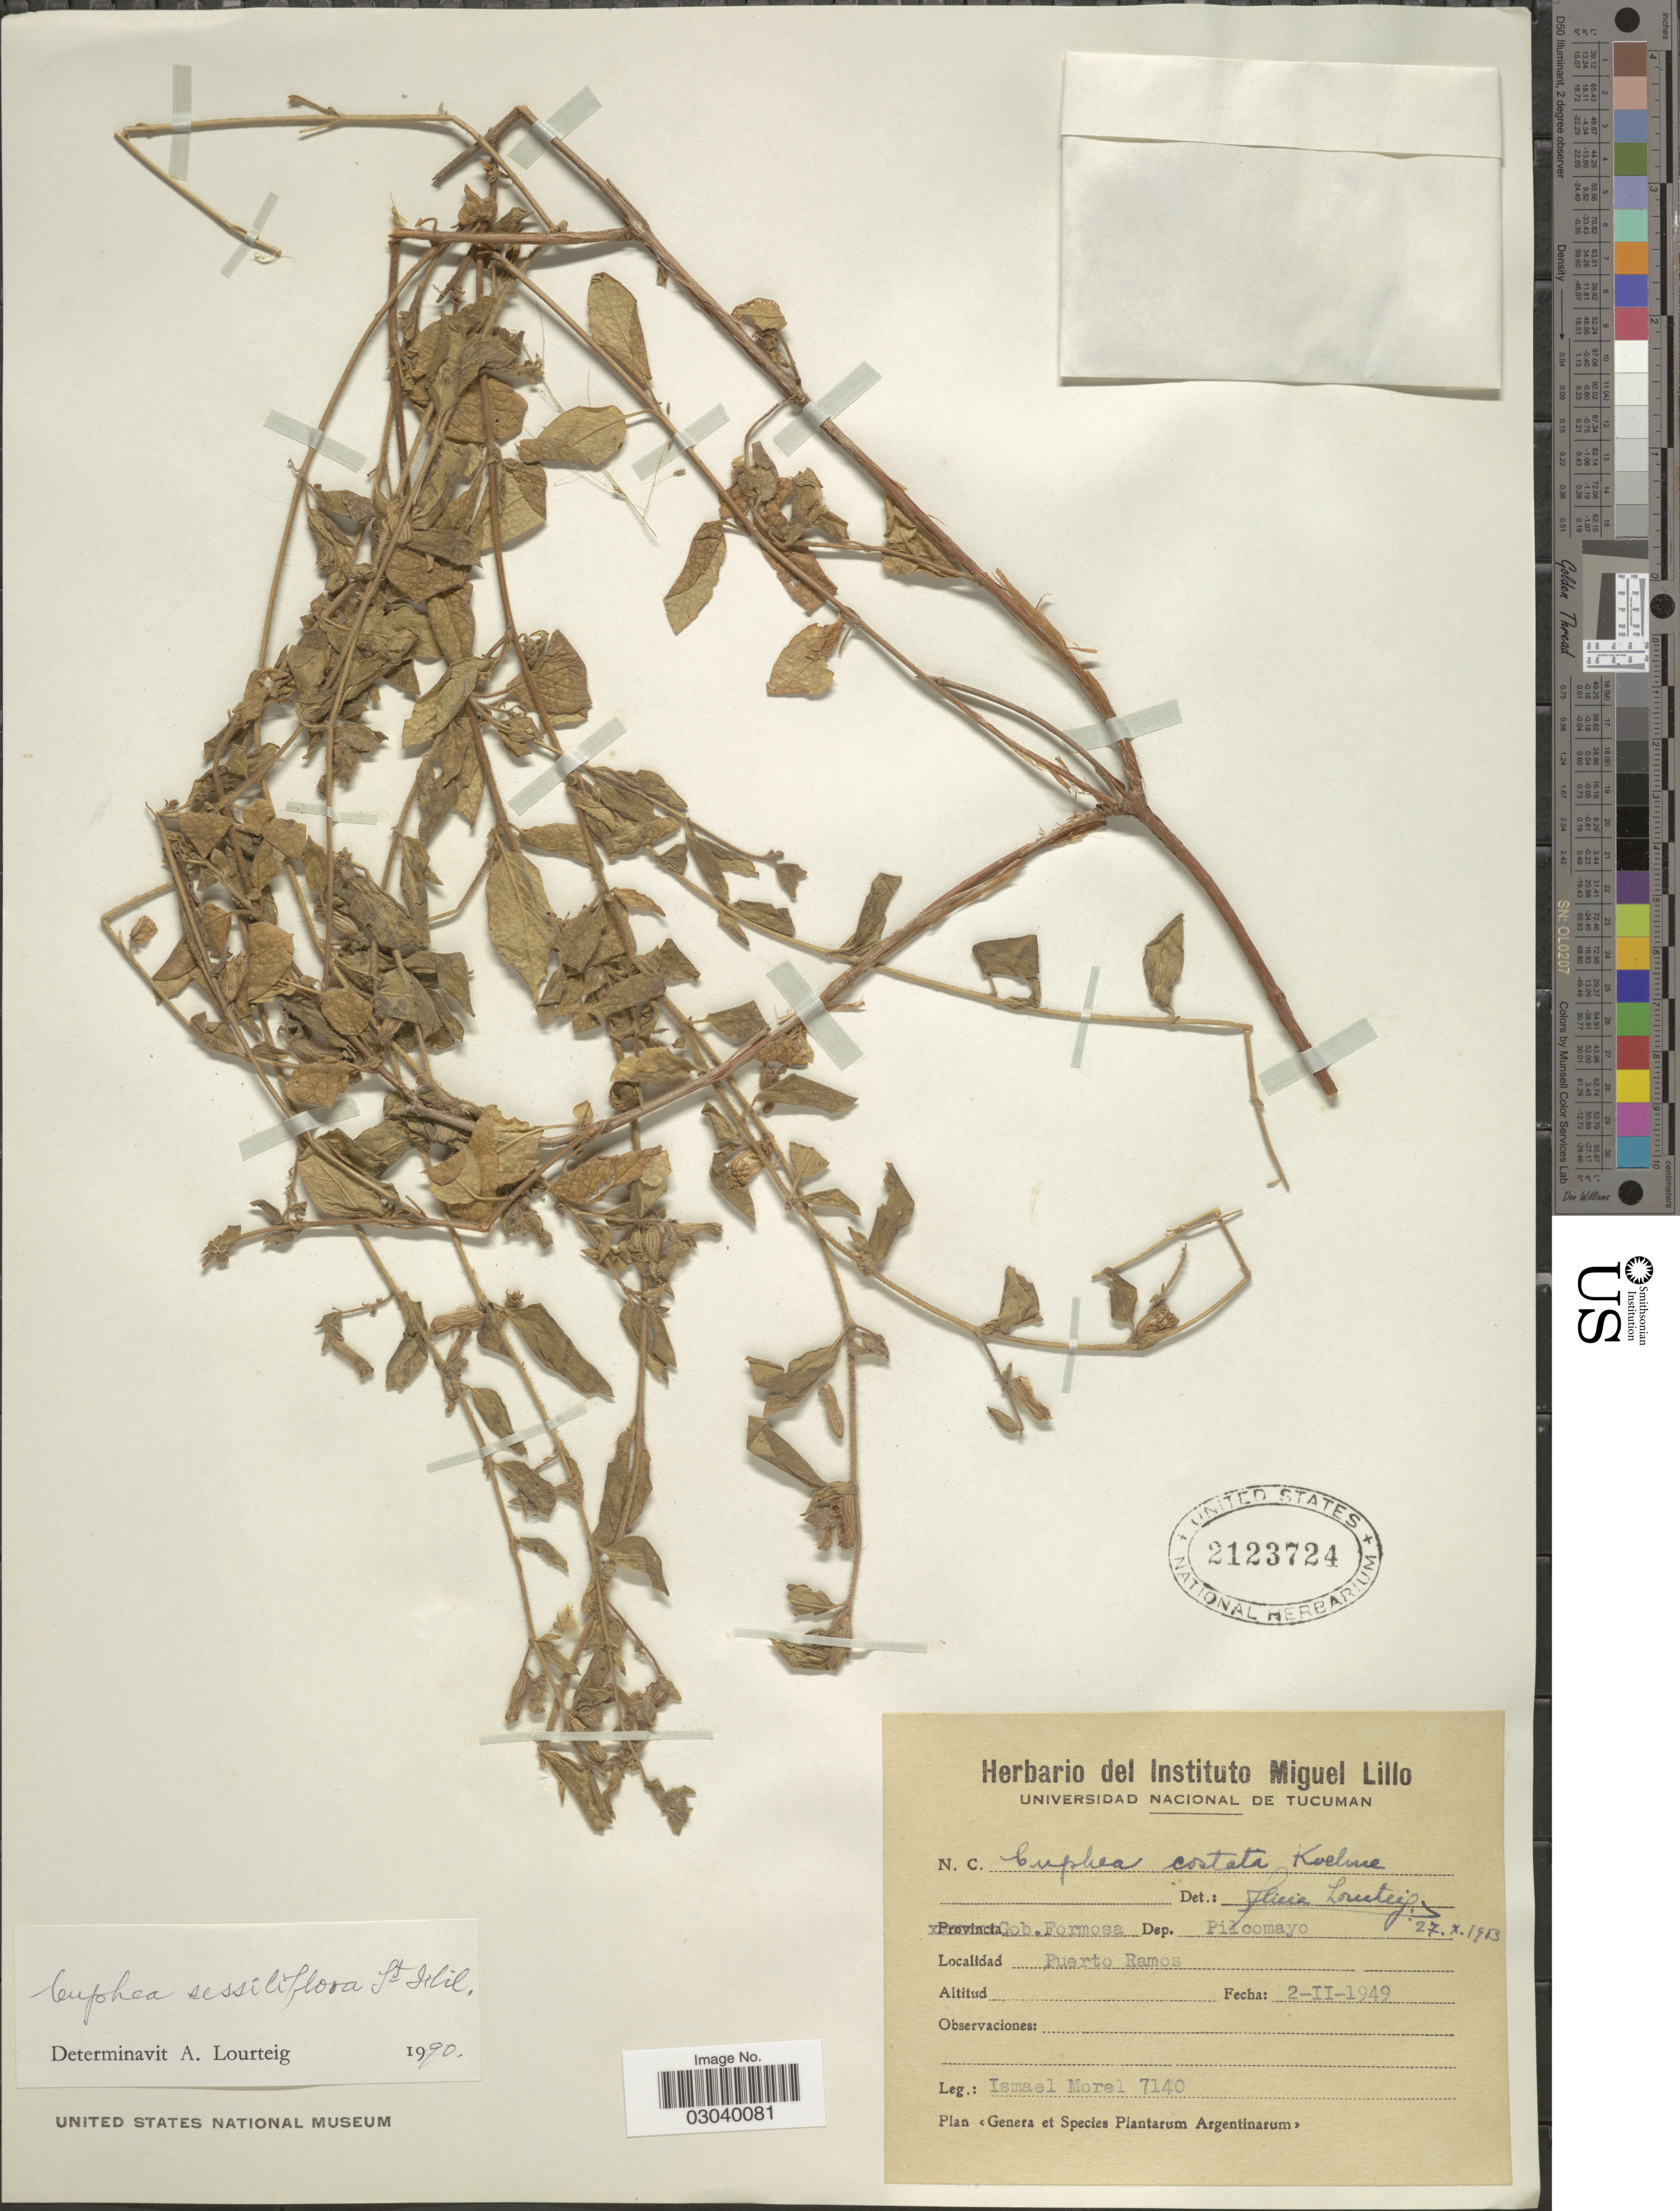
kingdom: Plantae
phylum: Tracheophyta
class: Magnoliopsida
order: Myrtales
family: Lythraceae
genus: Cuphea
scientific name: Cuphea sessiliflora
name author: A. St.-Hil.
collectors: I. Morel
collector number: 7140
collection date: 1949-02-02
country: Argentina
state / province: Formosa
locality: Gob. Formosa, Dep. Pilcomayo, Puerto Ramos.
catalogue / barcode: US 2123724